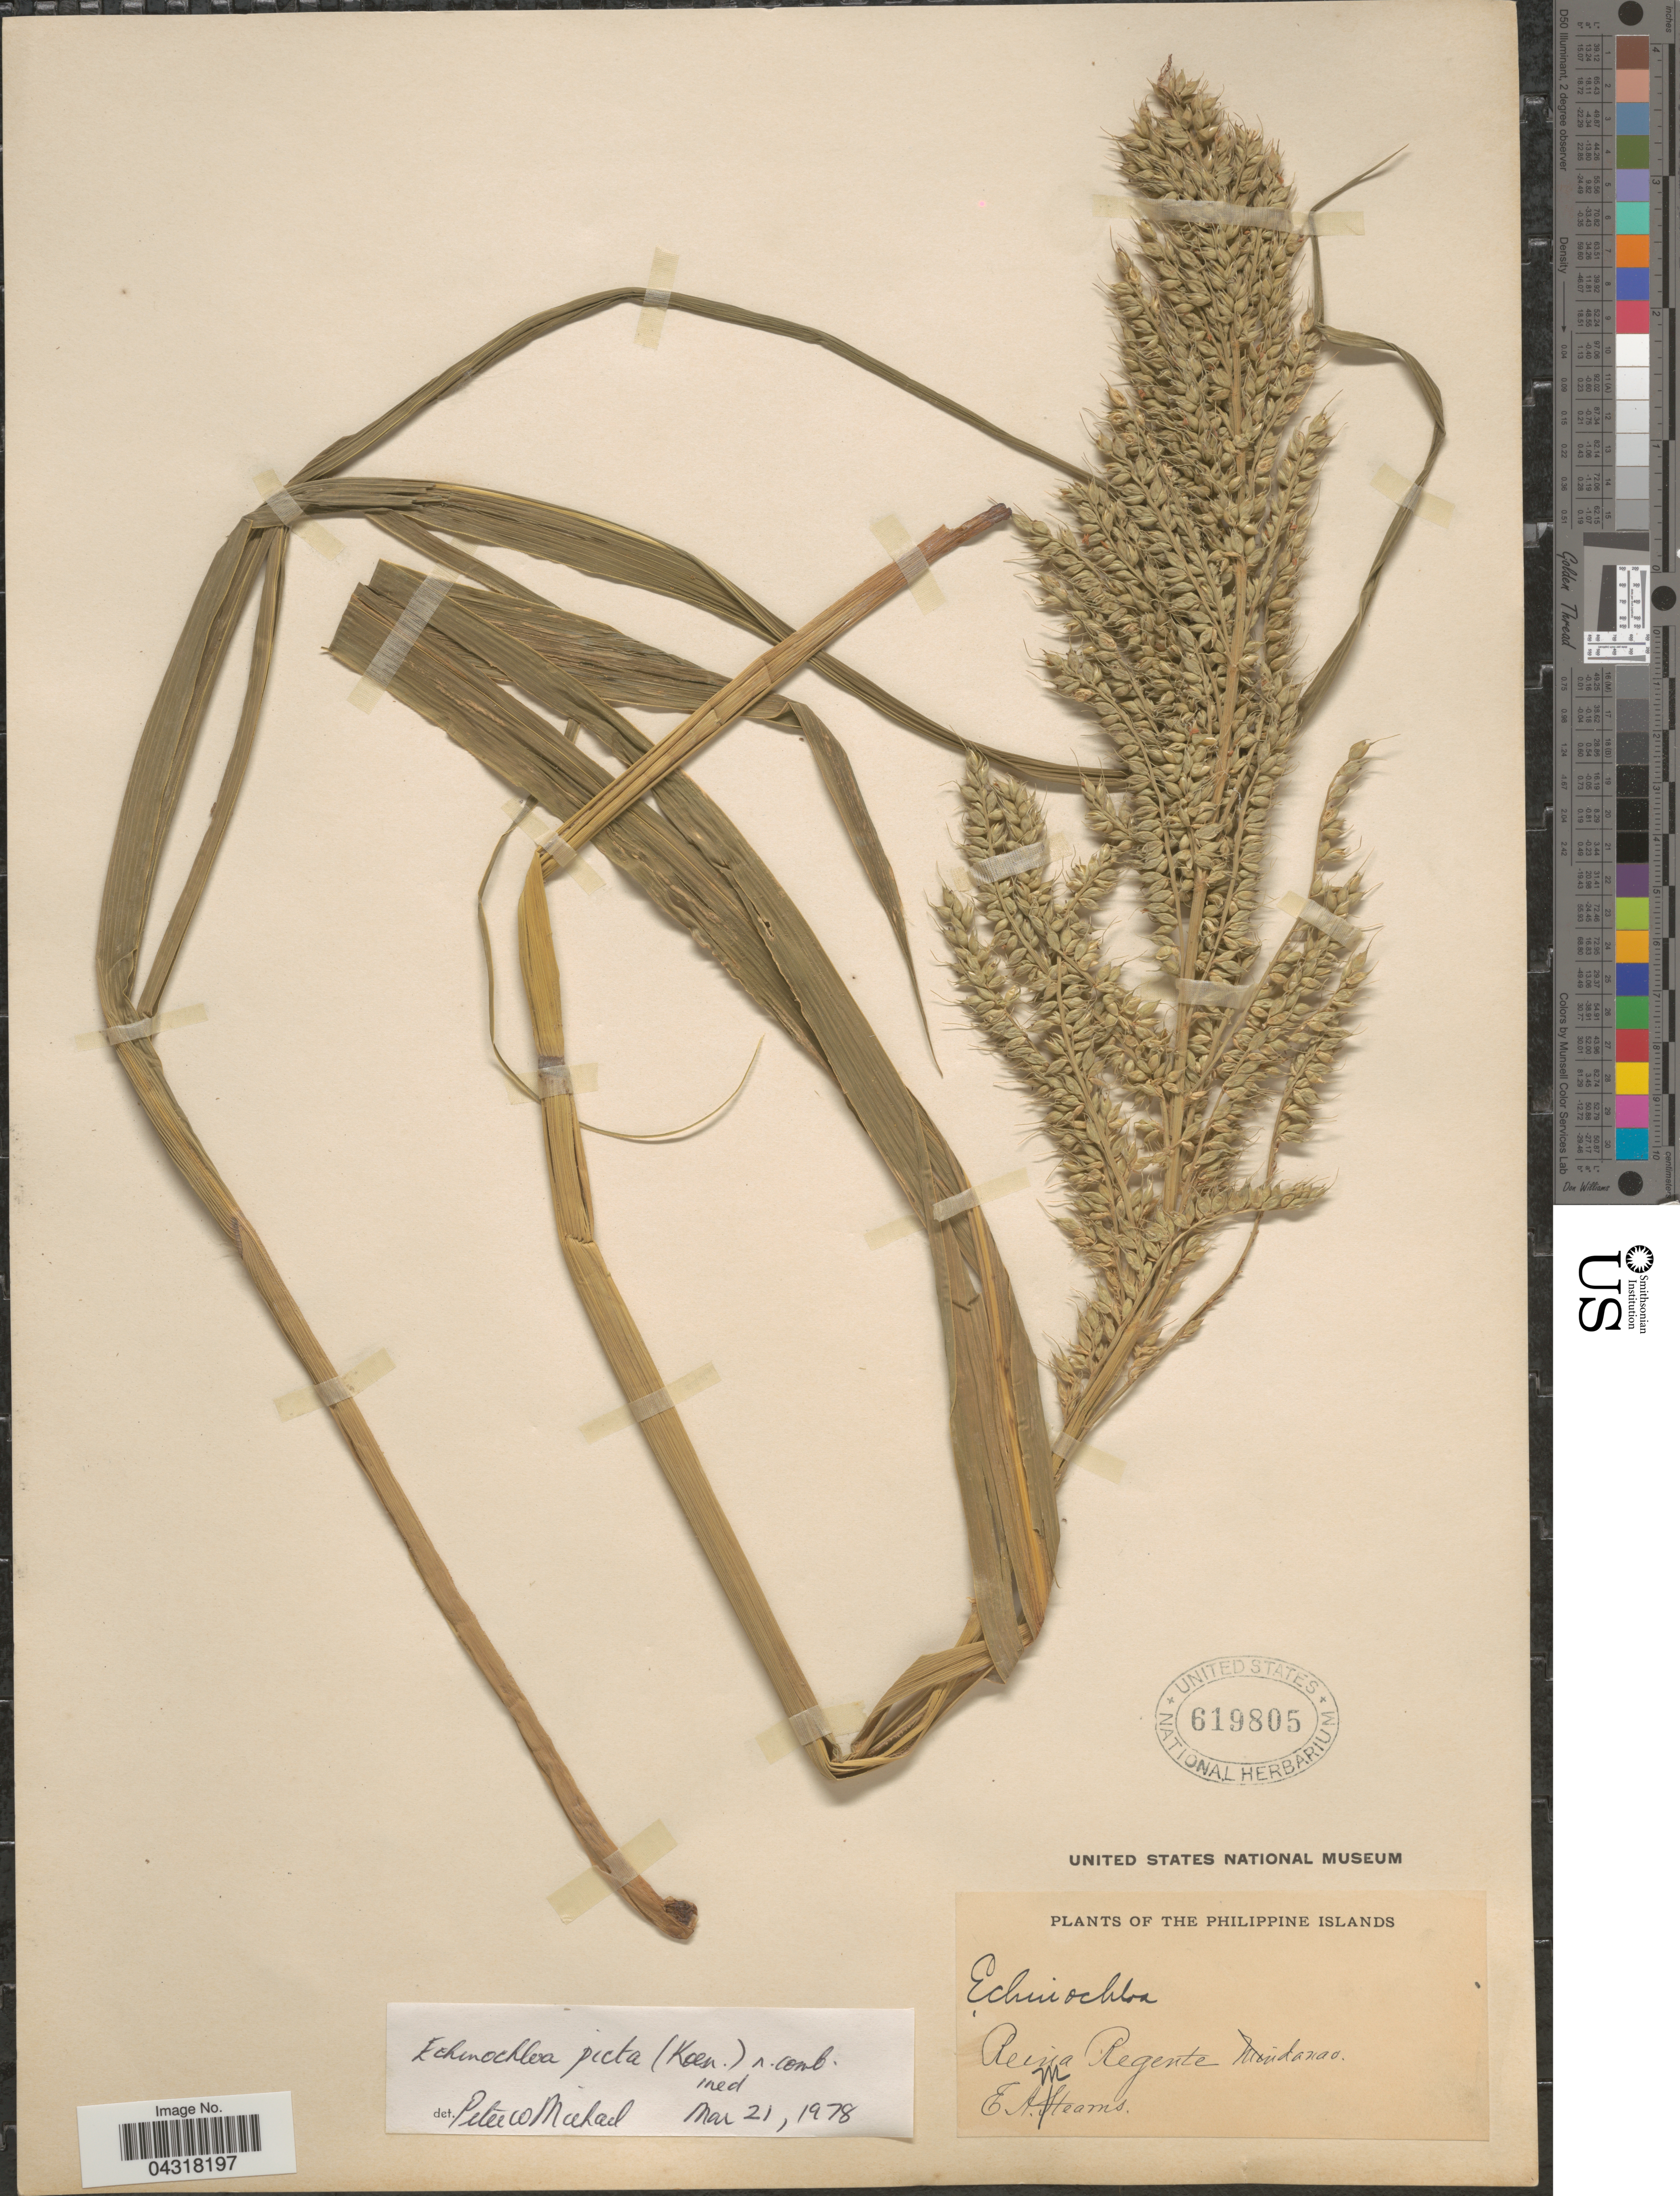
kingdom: Plantae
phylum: Tracheophyta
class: Liliopsida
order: Poales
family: Poaceae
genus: Echinochloa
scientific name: Echinochloa picta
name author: (K.D. Koenig) Michael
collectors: E. A. Mearns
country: Philippines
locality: Reina Regente Mindanao.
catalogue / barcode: US 619805